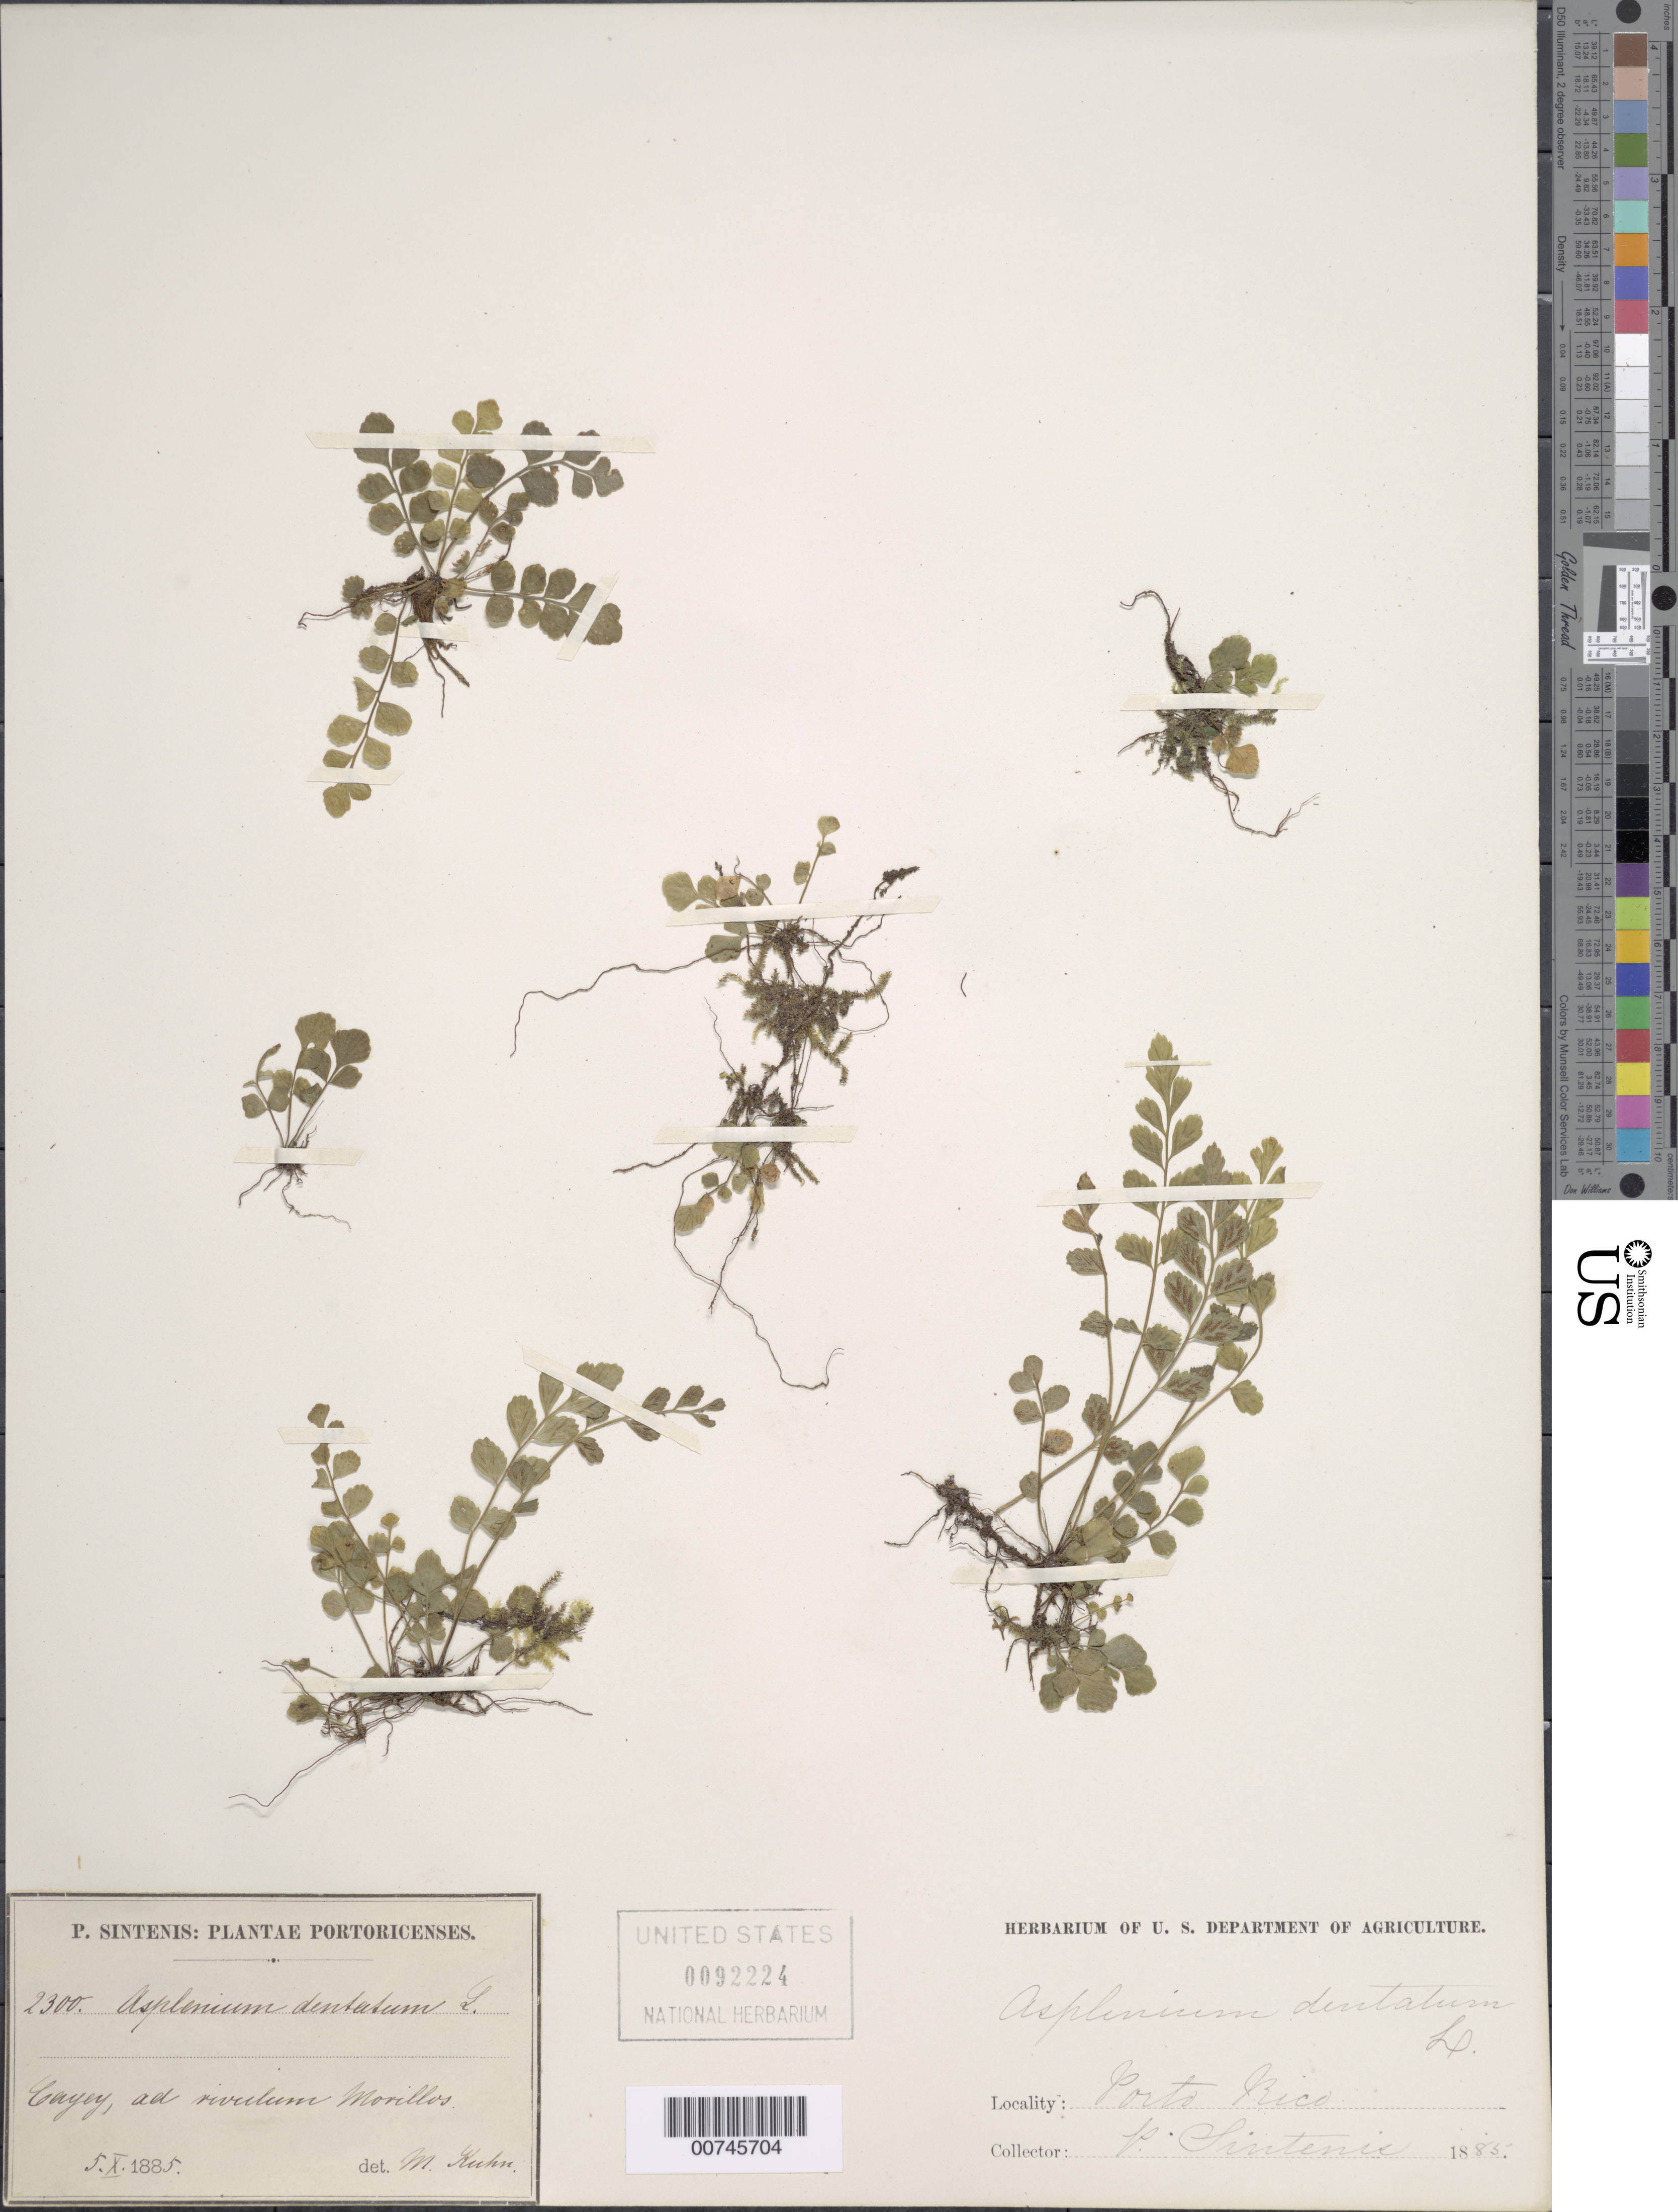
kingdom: Plantae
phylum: Tracheophyta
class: Polypodiopsida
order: Polypodiales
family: Aspleniaceae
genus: Asplenium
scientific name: Asplenium trichomanes-dentatum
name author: L.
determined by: Kuhn, D. M.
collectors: P. Sintenis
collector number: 2300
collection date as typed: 05 Oct 1885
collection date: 1885-10-05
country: Puerto Rico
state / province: Cayey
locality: Cayey, ad rivulum Morillos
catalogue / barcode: US 92224